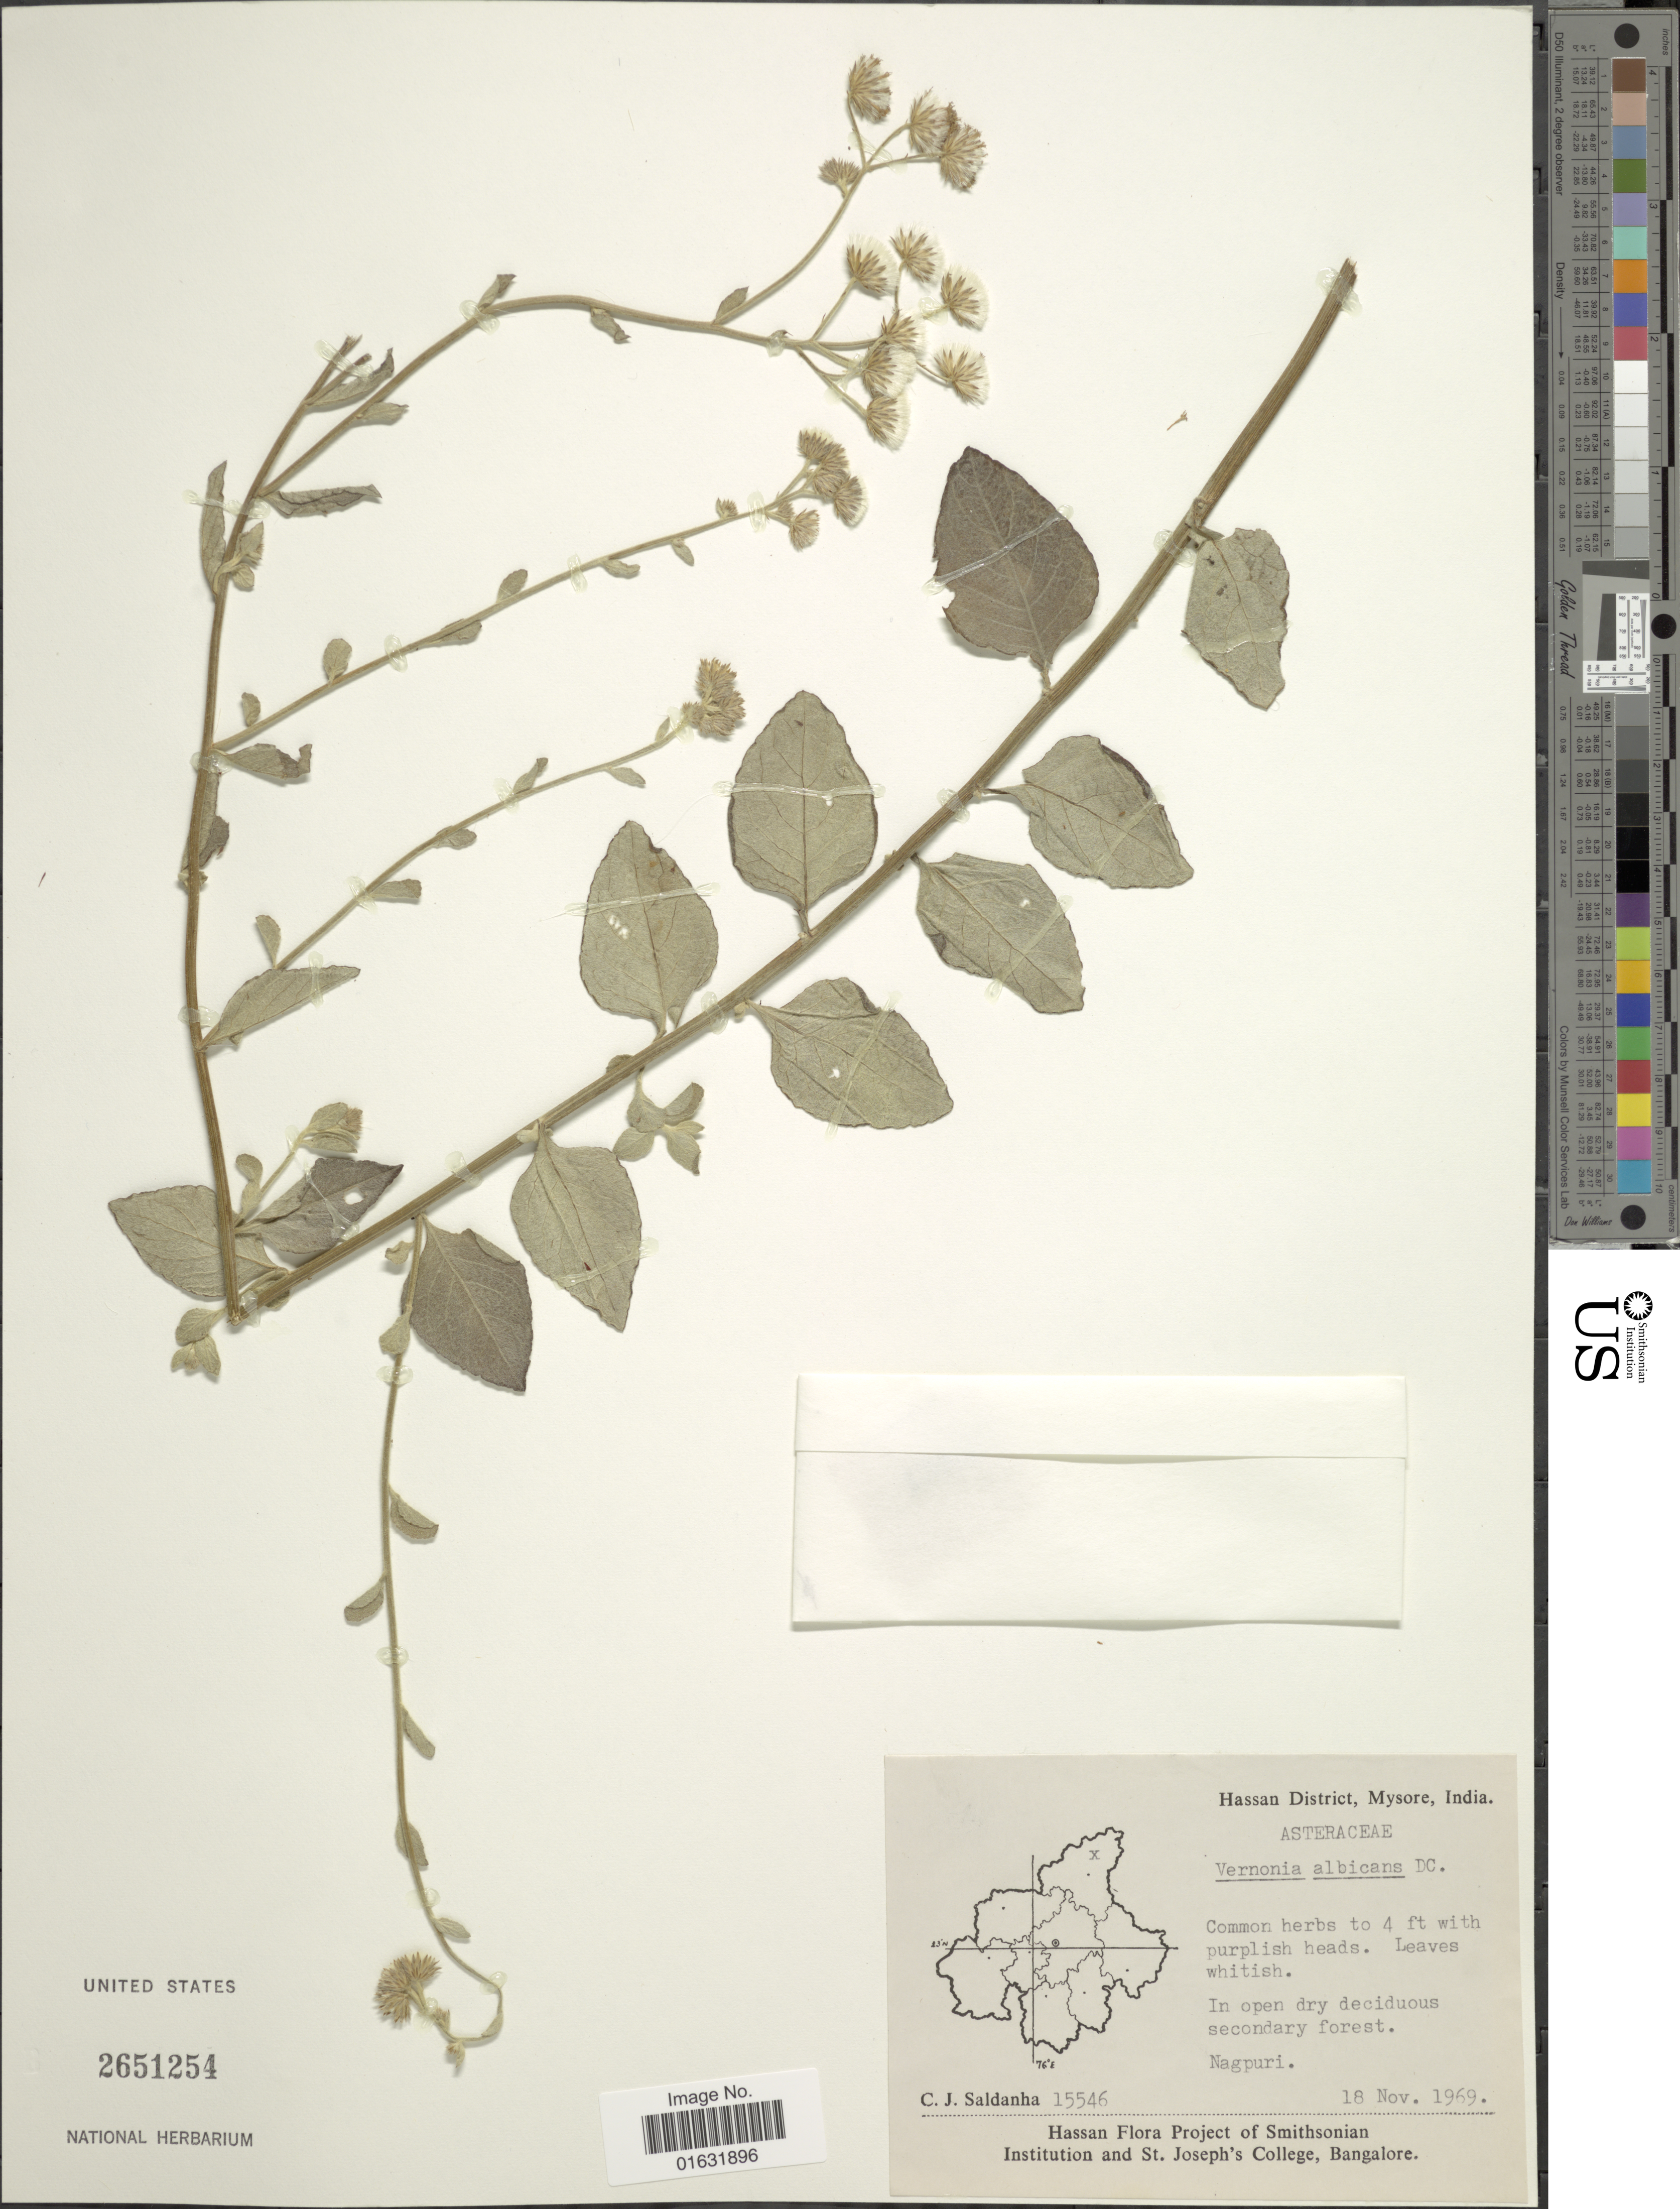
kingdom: Plantae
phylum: Tracheophyta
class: Magnoliopsida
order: Asterales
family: Asteraceae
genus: Cyanthillium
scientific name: Cyanthillium albicans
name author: (DC. in Wight) H. Rob.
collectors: C. J. Saldanha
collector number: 15545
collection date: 1969-11-18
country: India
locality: Hassan District, Mysore, Nagpuri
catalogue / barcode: US 2651254